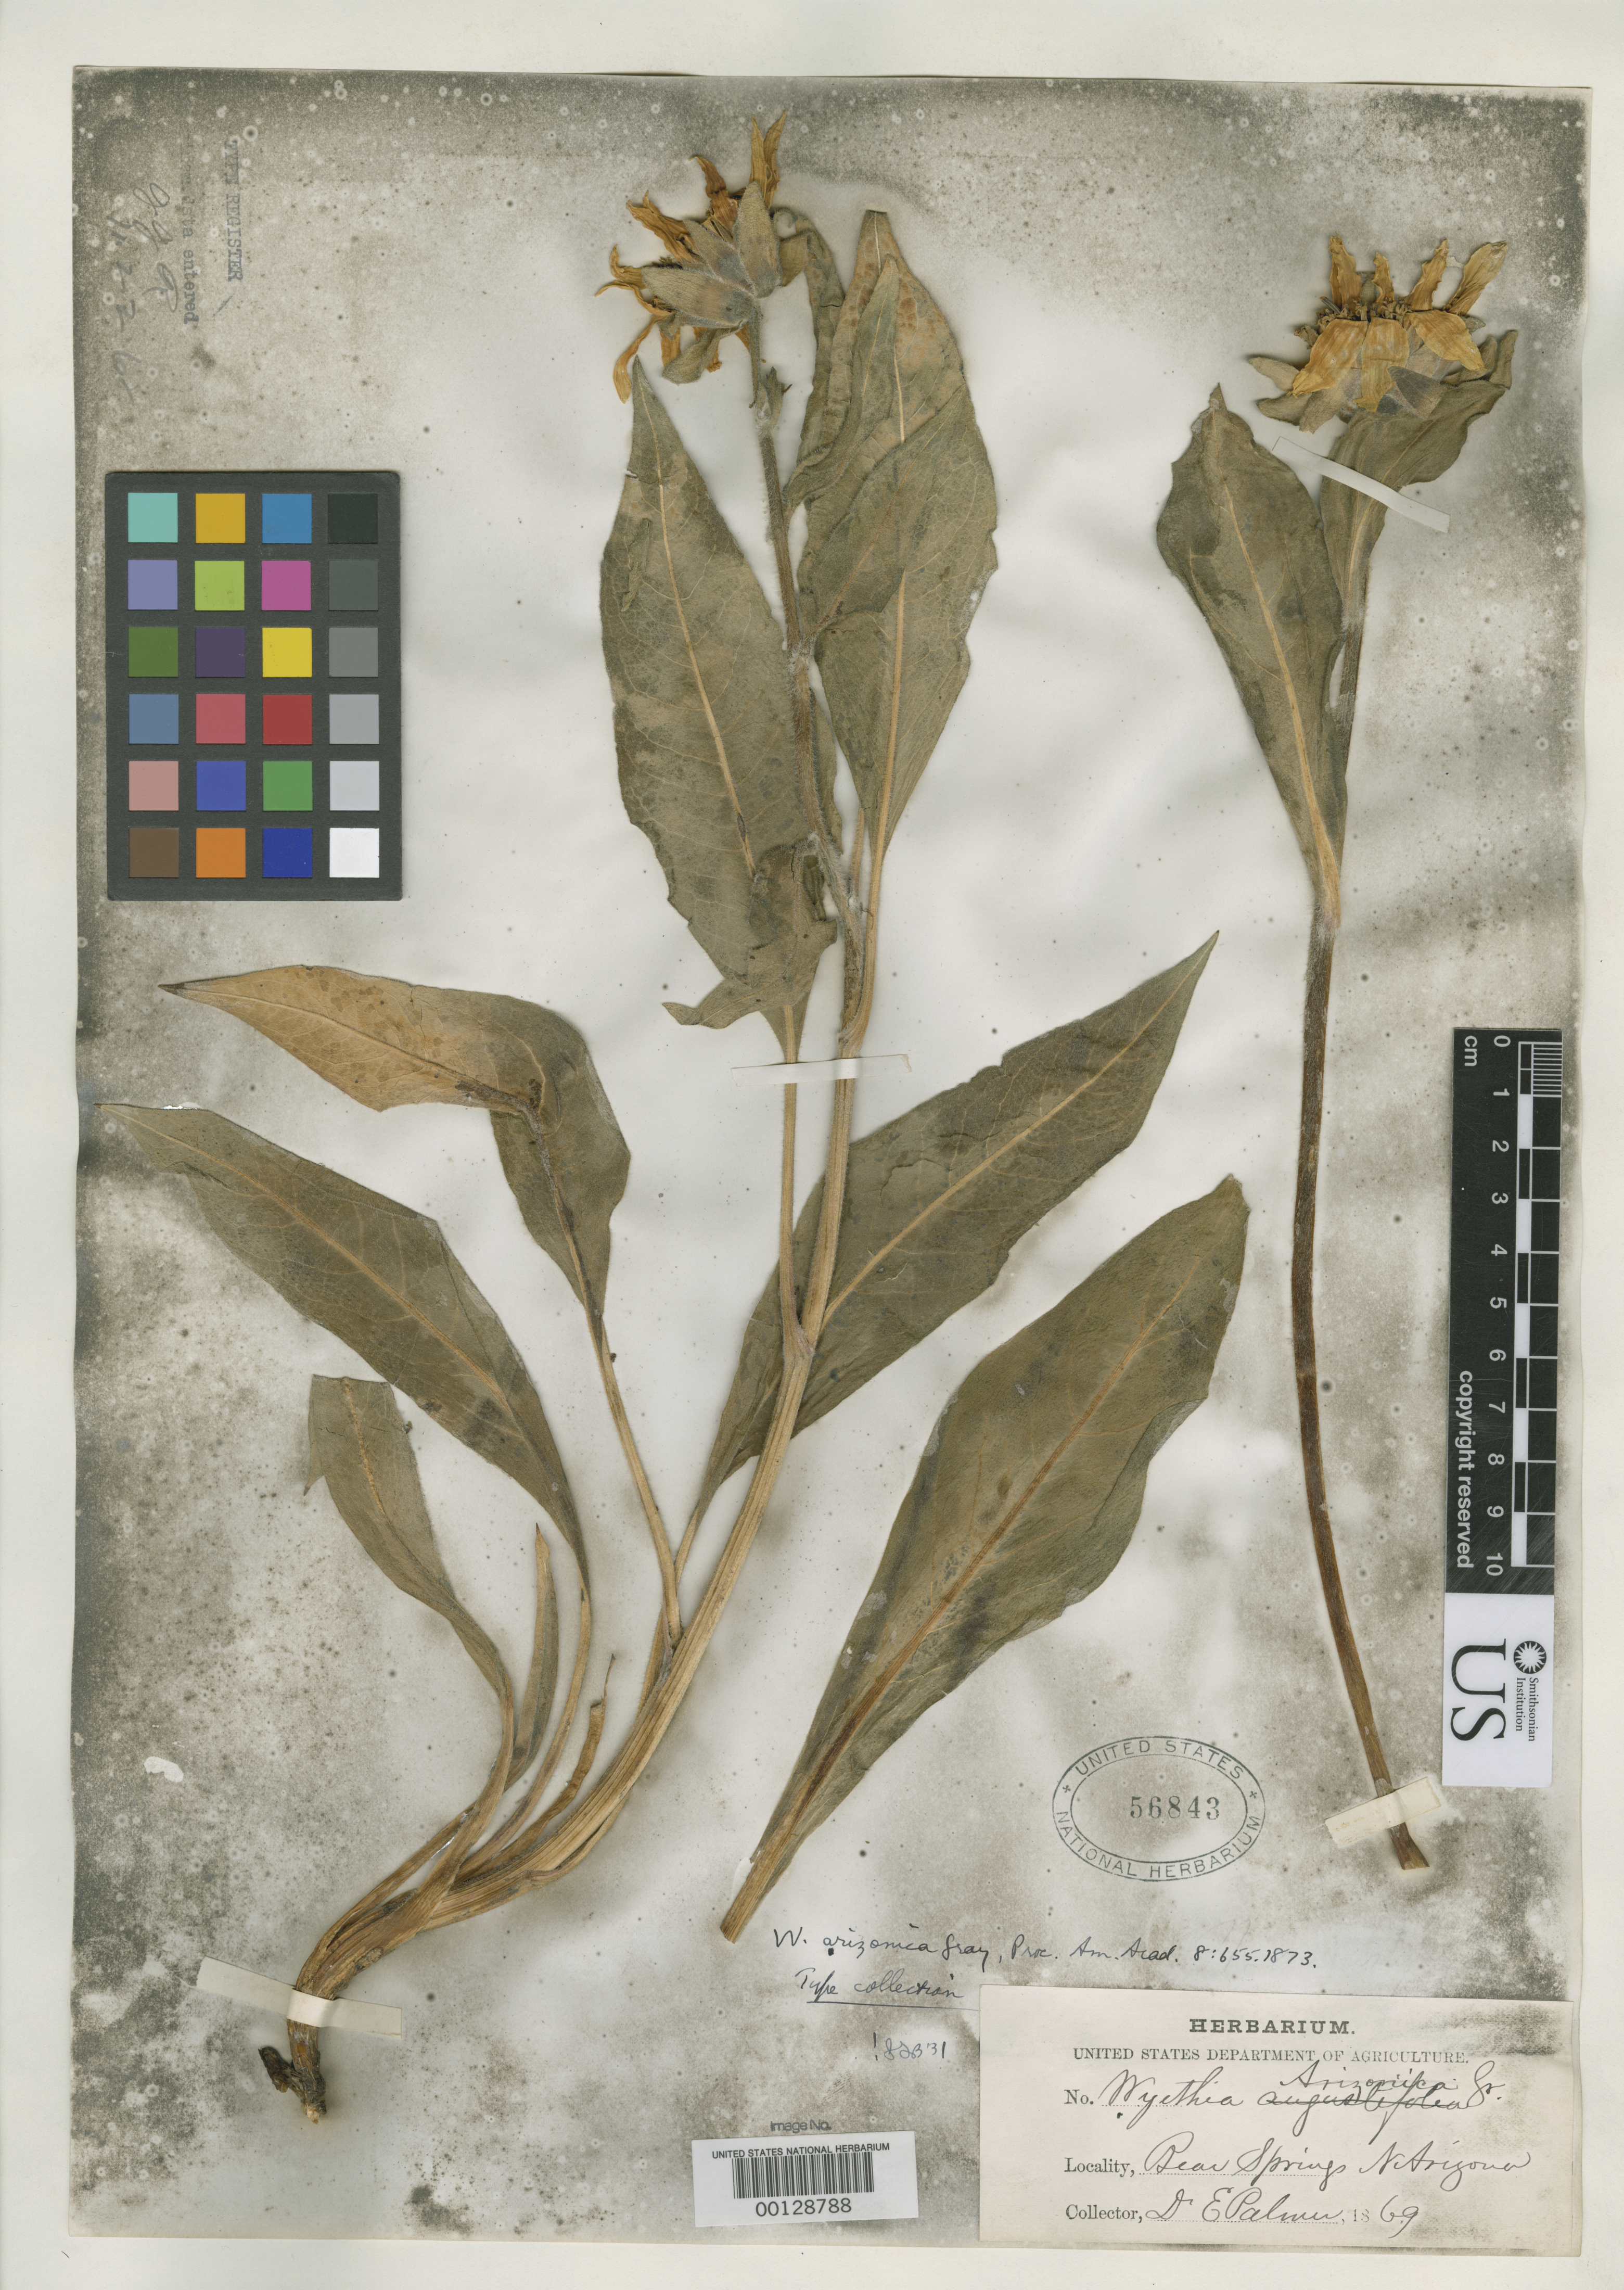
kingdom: Plantae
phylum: Tracheophyta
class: Magnoliopsida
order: Asterales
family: Asteraceae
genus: Wyethia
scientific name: Wyethia arizonica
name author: A. Gray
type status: Syntype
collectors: E. Palmer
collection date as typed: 1869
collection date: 1869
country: United States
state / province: Arizona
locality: Bear Springs.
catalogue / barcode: US 56843